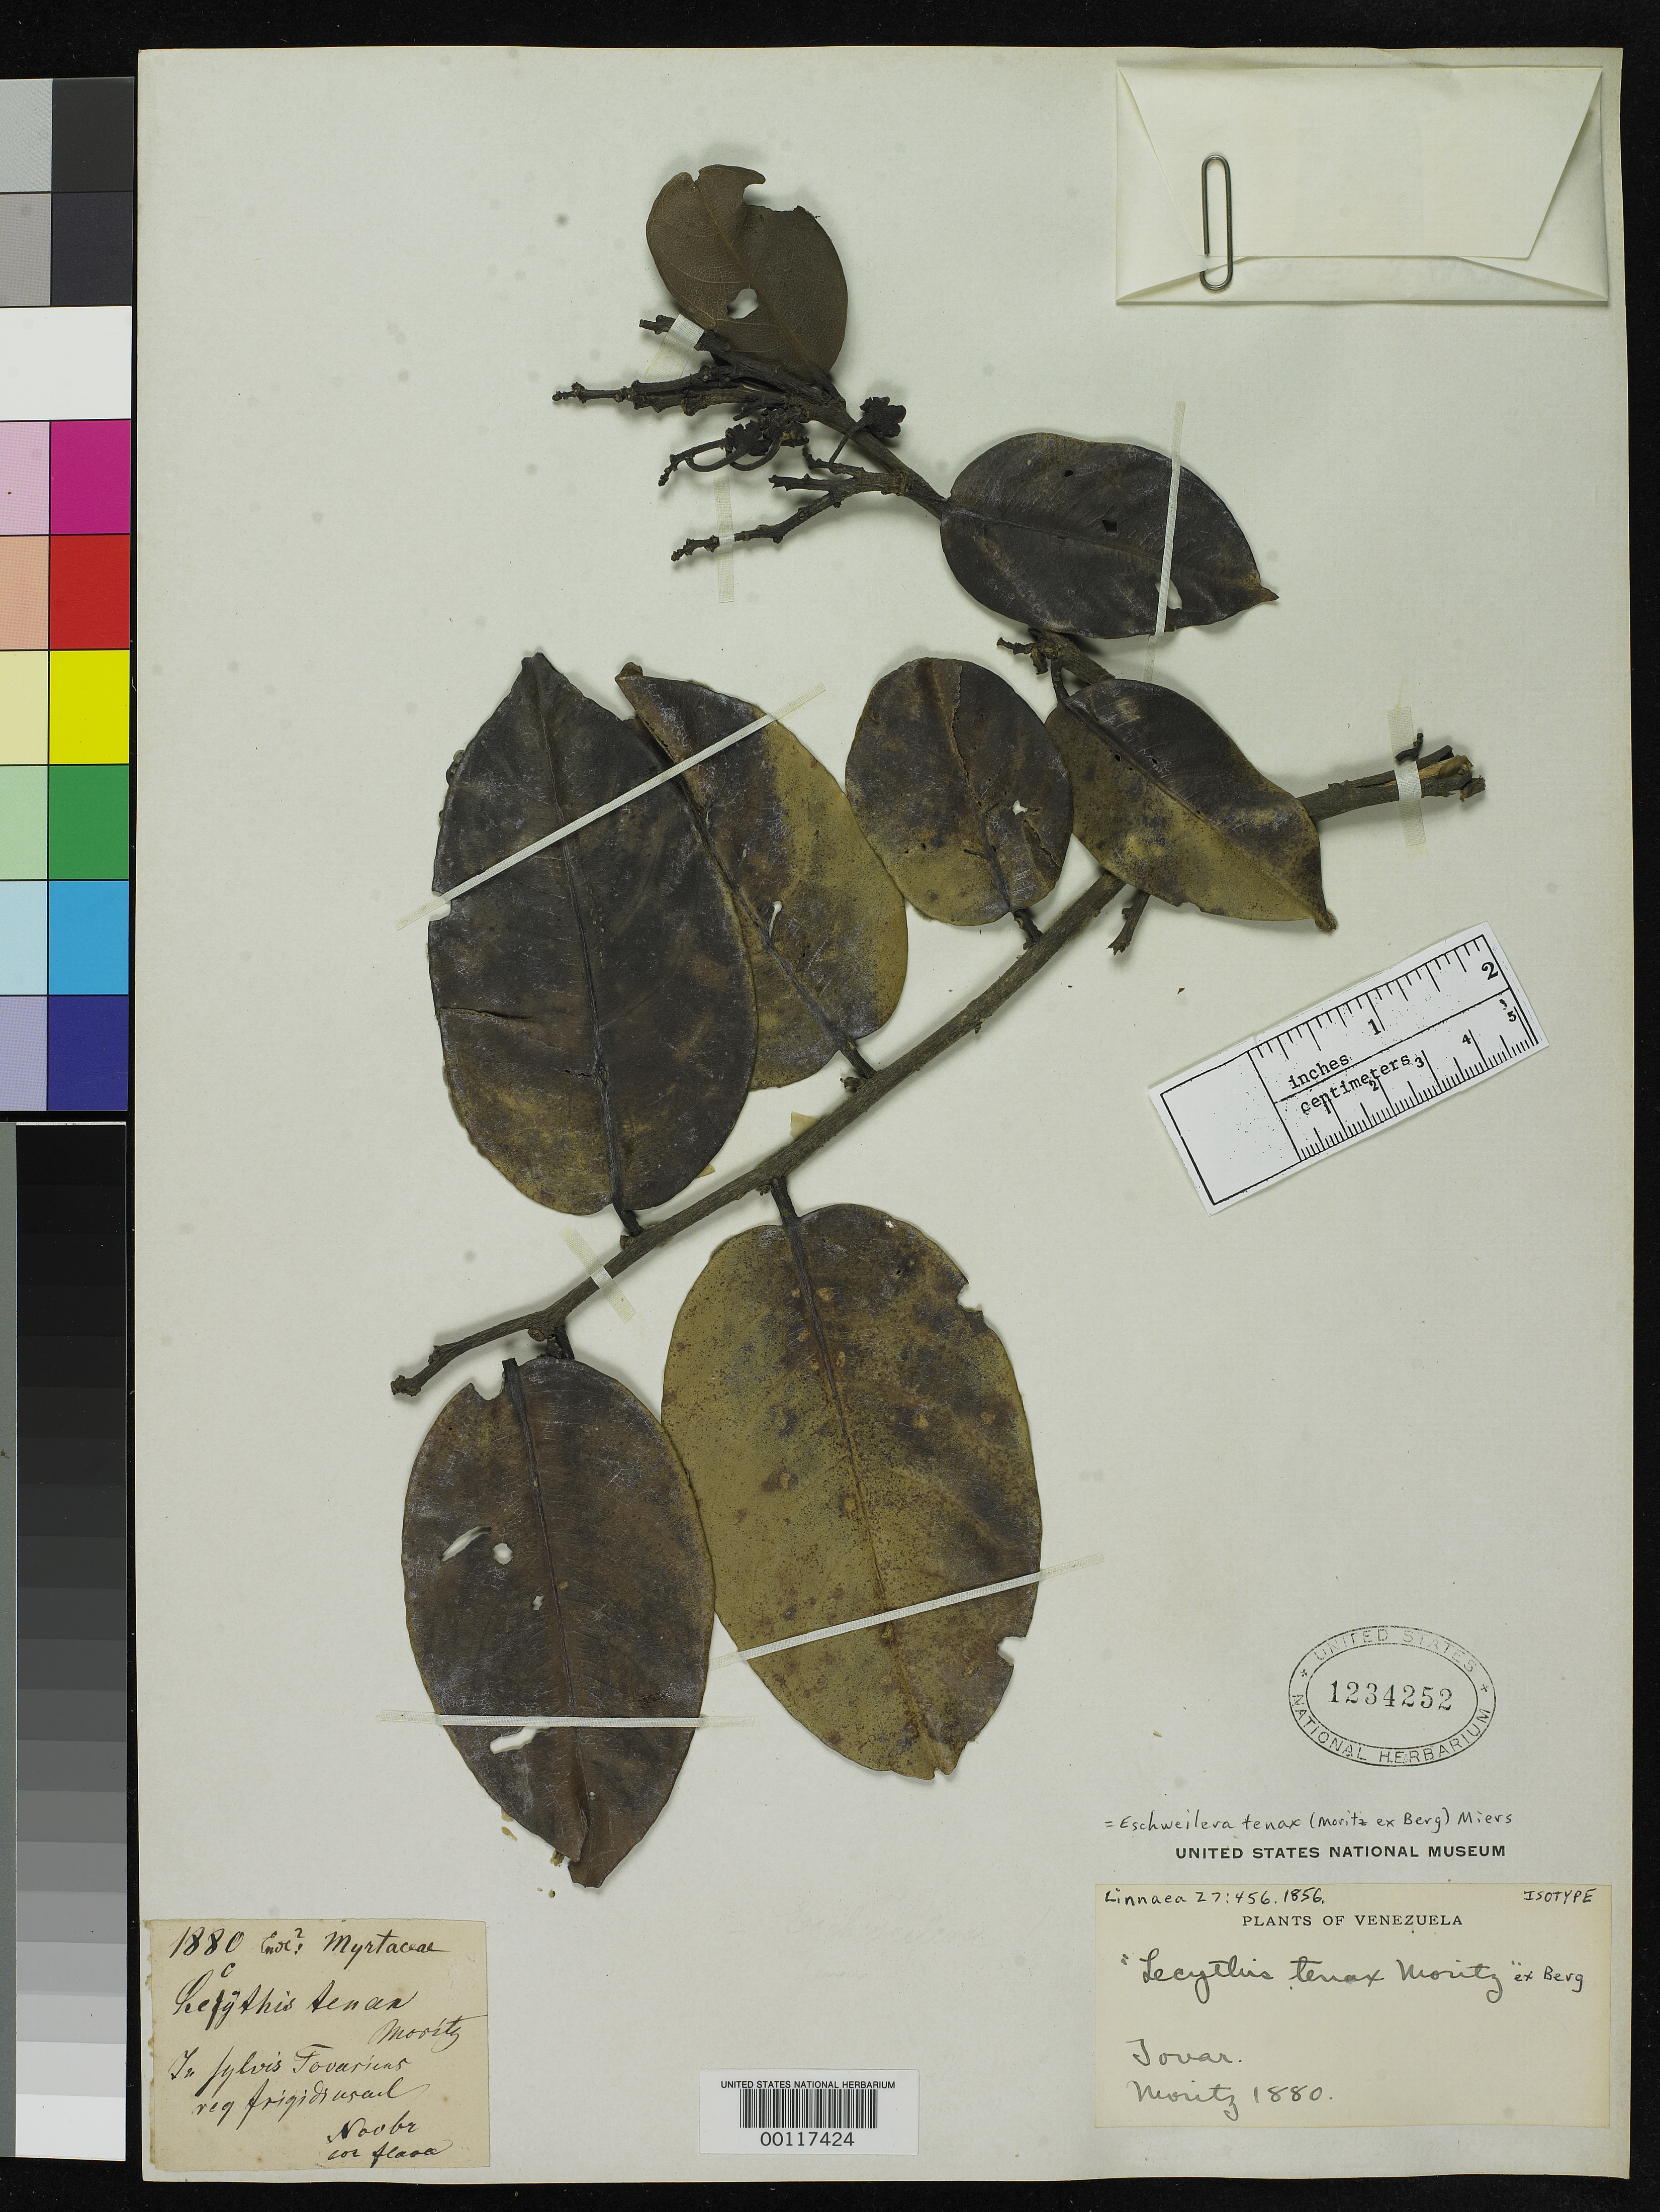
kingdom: Plantae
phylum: Tracheophyta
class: Magnoliopsida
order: Ericales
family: Lecythidaceae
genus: Lecythis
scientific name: Lecythis tenax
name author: Moritz ex O. Berg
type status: Isotype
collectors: J. W. Moritz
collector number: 1880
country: Venezuela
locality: Tovar.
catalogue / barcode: US 1234252